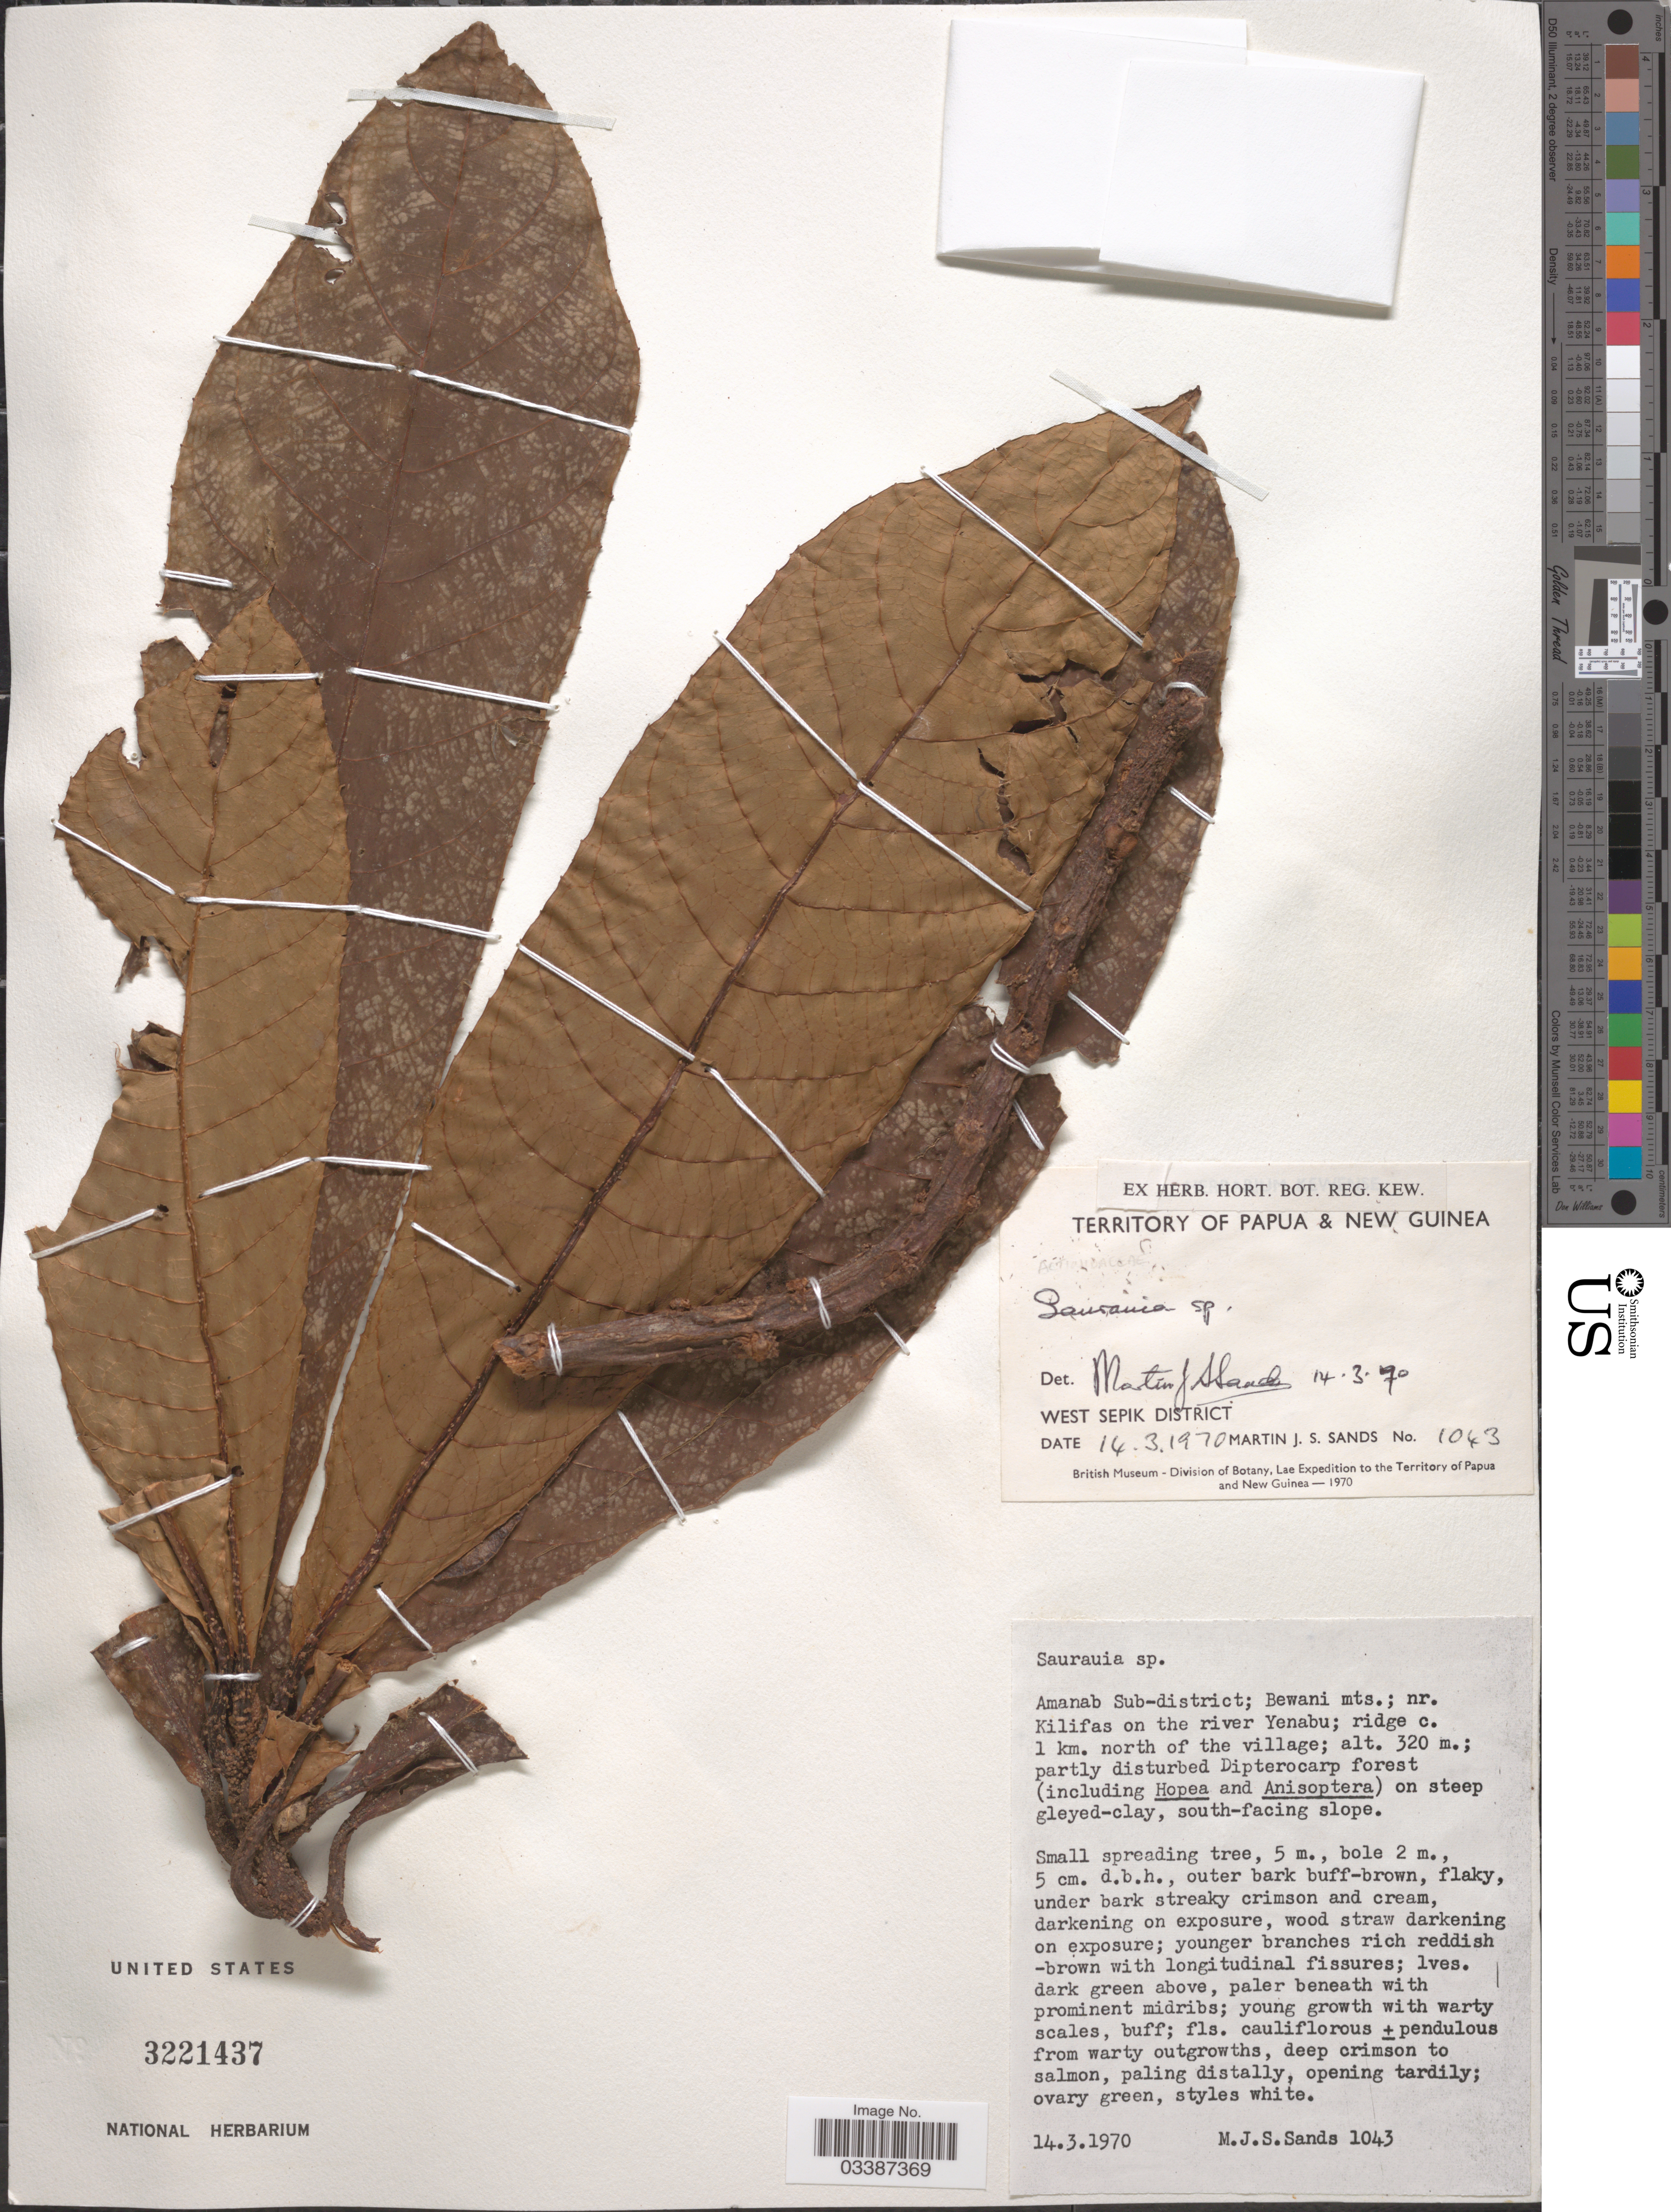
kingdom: Plantae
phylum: Tracheophyta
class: Magnoliopsida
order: Ericales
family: Actinidiaceae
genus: Saurauia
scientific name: Saurauia sp.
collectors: M. Sands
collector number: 1043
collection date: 1970-03-14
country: Papua New Guinea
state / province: Sandaun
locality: West Sepik District. Territory of Papua and New Guinea. Amanab Sub-district; Bewani mts.; nr. Kilifas on the river Yenabu; ridge c. 1 km. north of the village. On steep gleyed-clay, south-facing slope.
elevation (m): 320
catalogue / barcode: US 3221437